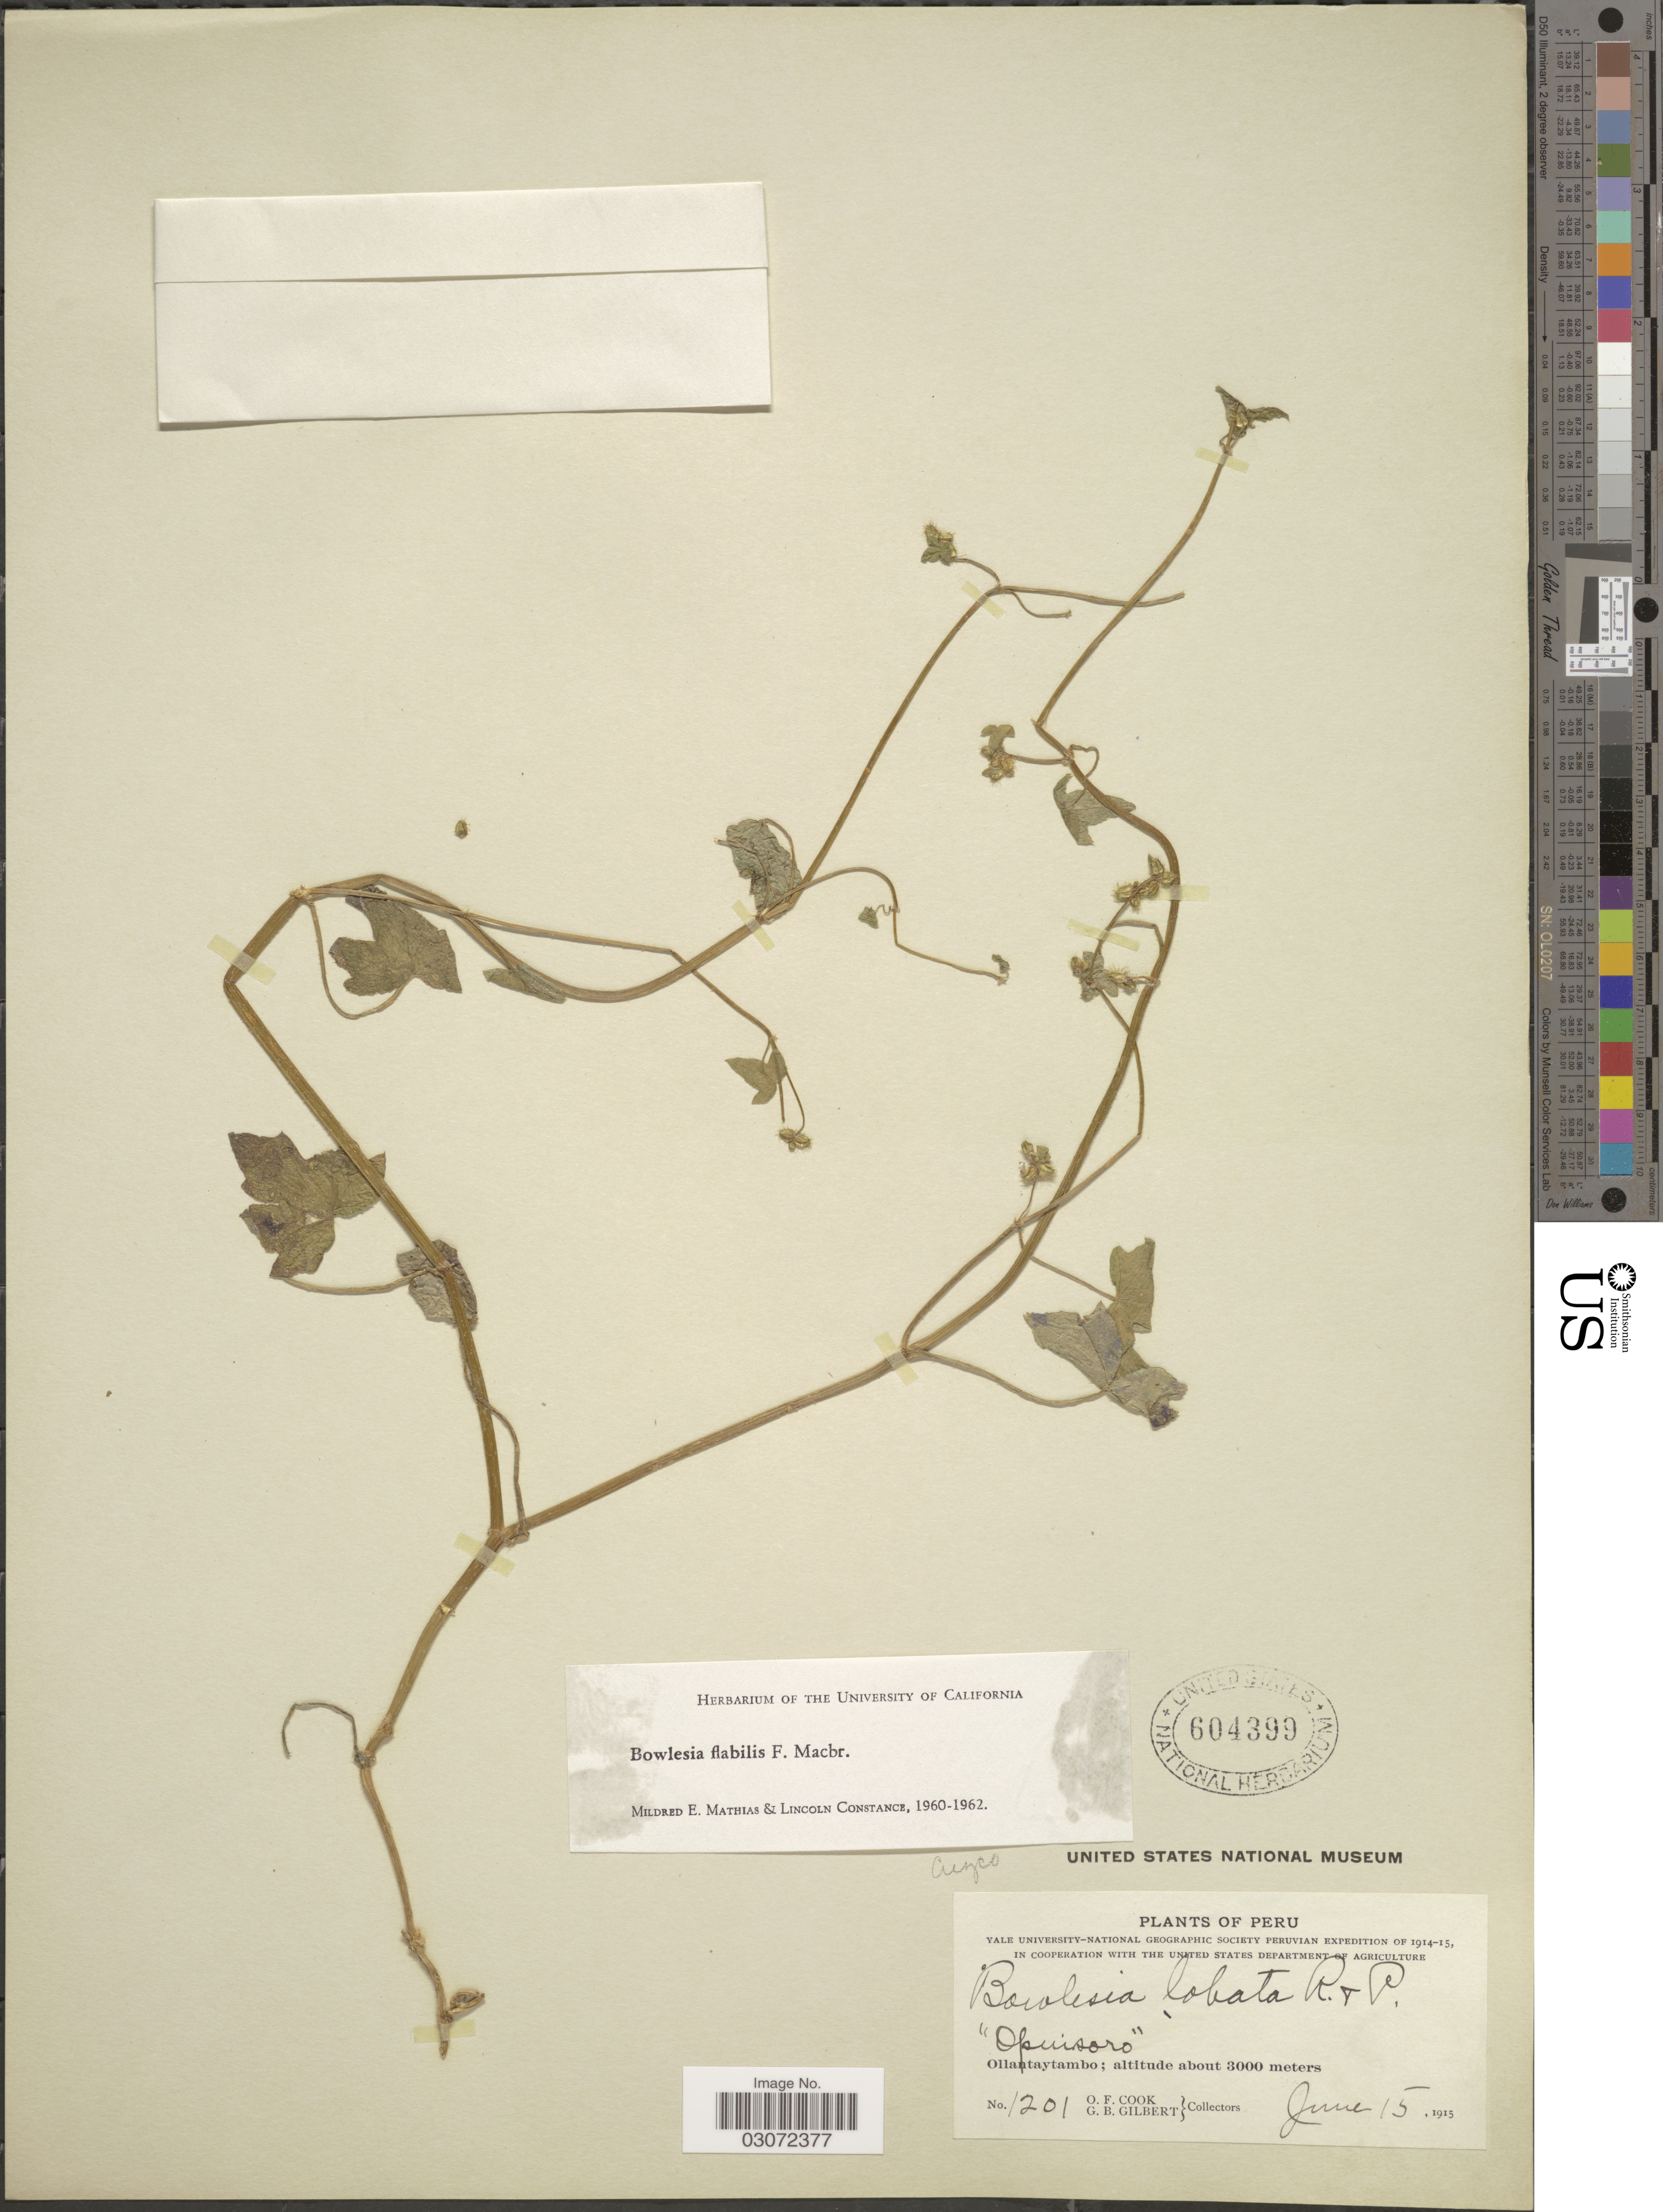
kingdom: Plantae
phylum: Tracheophyta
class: Magnoliopsida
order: Apiales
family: Apiaceae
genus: Bowlesia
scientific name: Bowlesia flabilis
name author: J.F. Macbr.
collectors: O. F. Cook & G. B. Gilbert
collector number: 1201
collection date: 1915-06-15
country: Peru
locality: Opuisoro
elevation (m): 3000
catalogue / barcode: US 604399